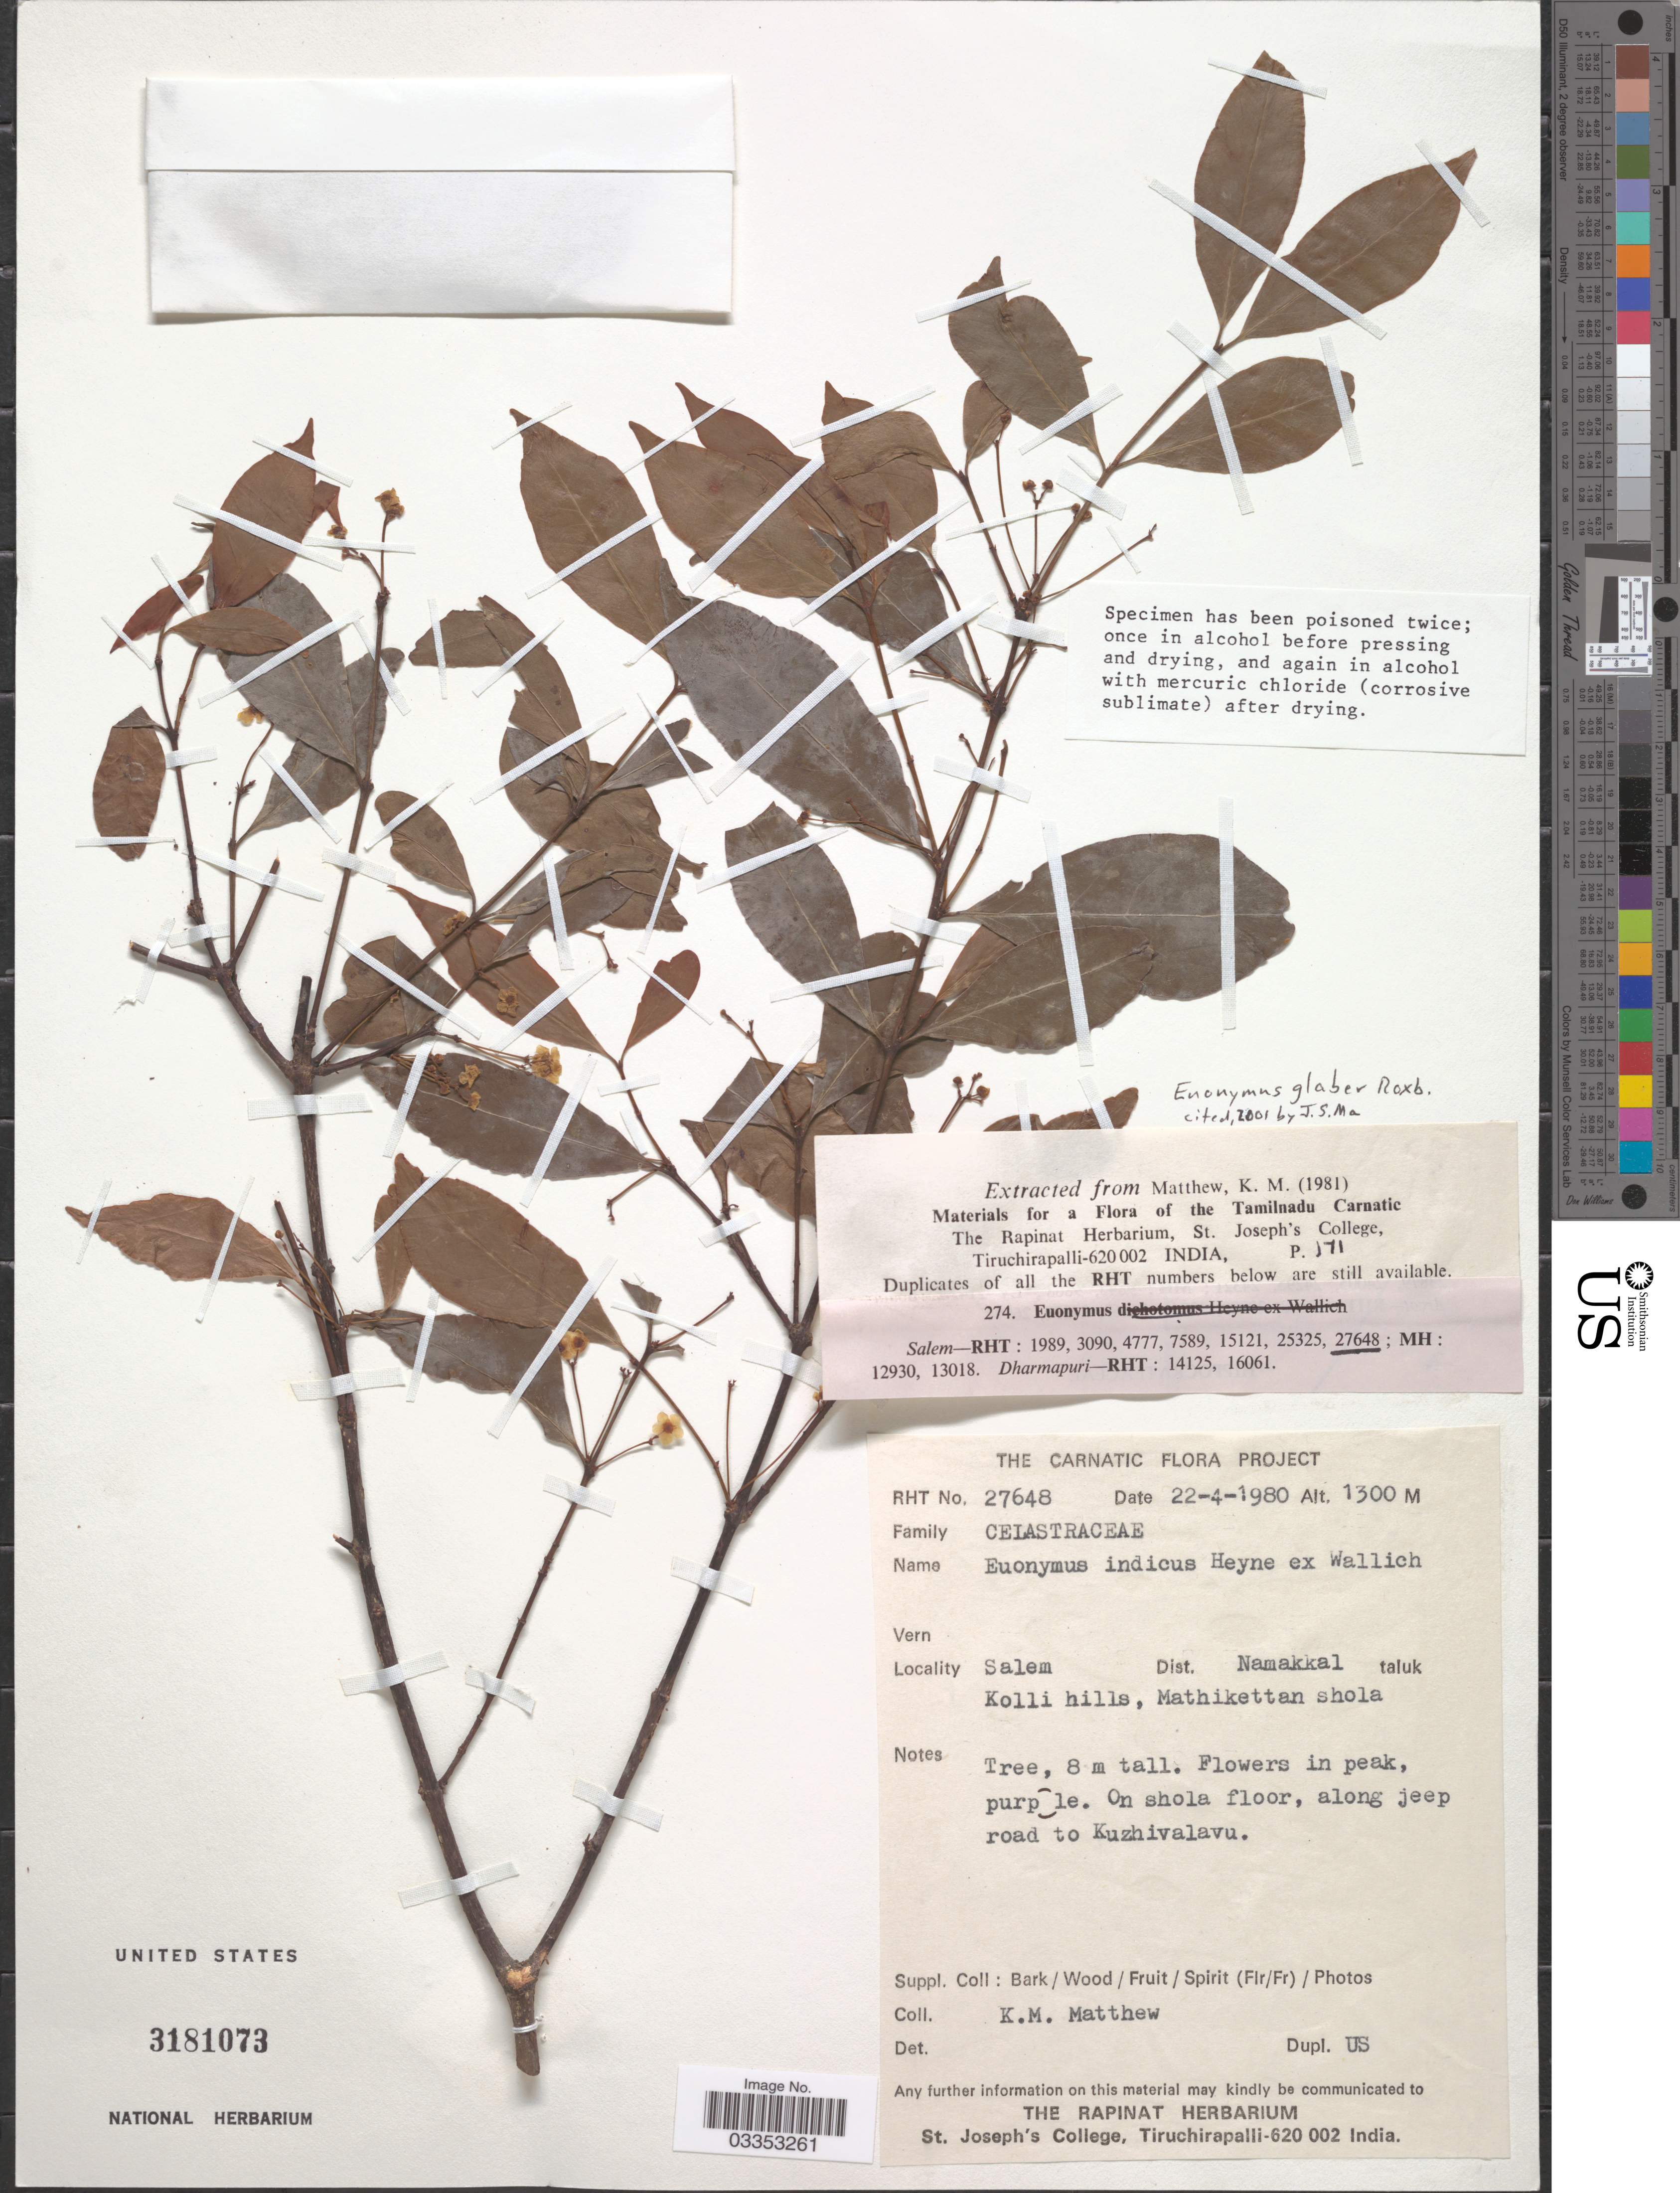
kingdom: Plantae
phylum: Tracheophyta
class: Magnoliopsida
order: Celastrales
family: Celastraceae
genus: Euonymus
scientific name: Euonymus glaber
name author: Roxb.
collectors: K. M. Matthew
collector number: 27648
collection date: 1980-04-22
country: India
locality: Salem Dist. Namakkal taluk. Kolli hills, Mathikettan shola.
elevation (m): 1300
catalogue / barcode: US 3181073